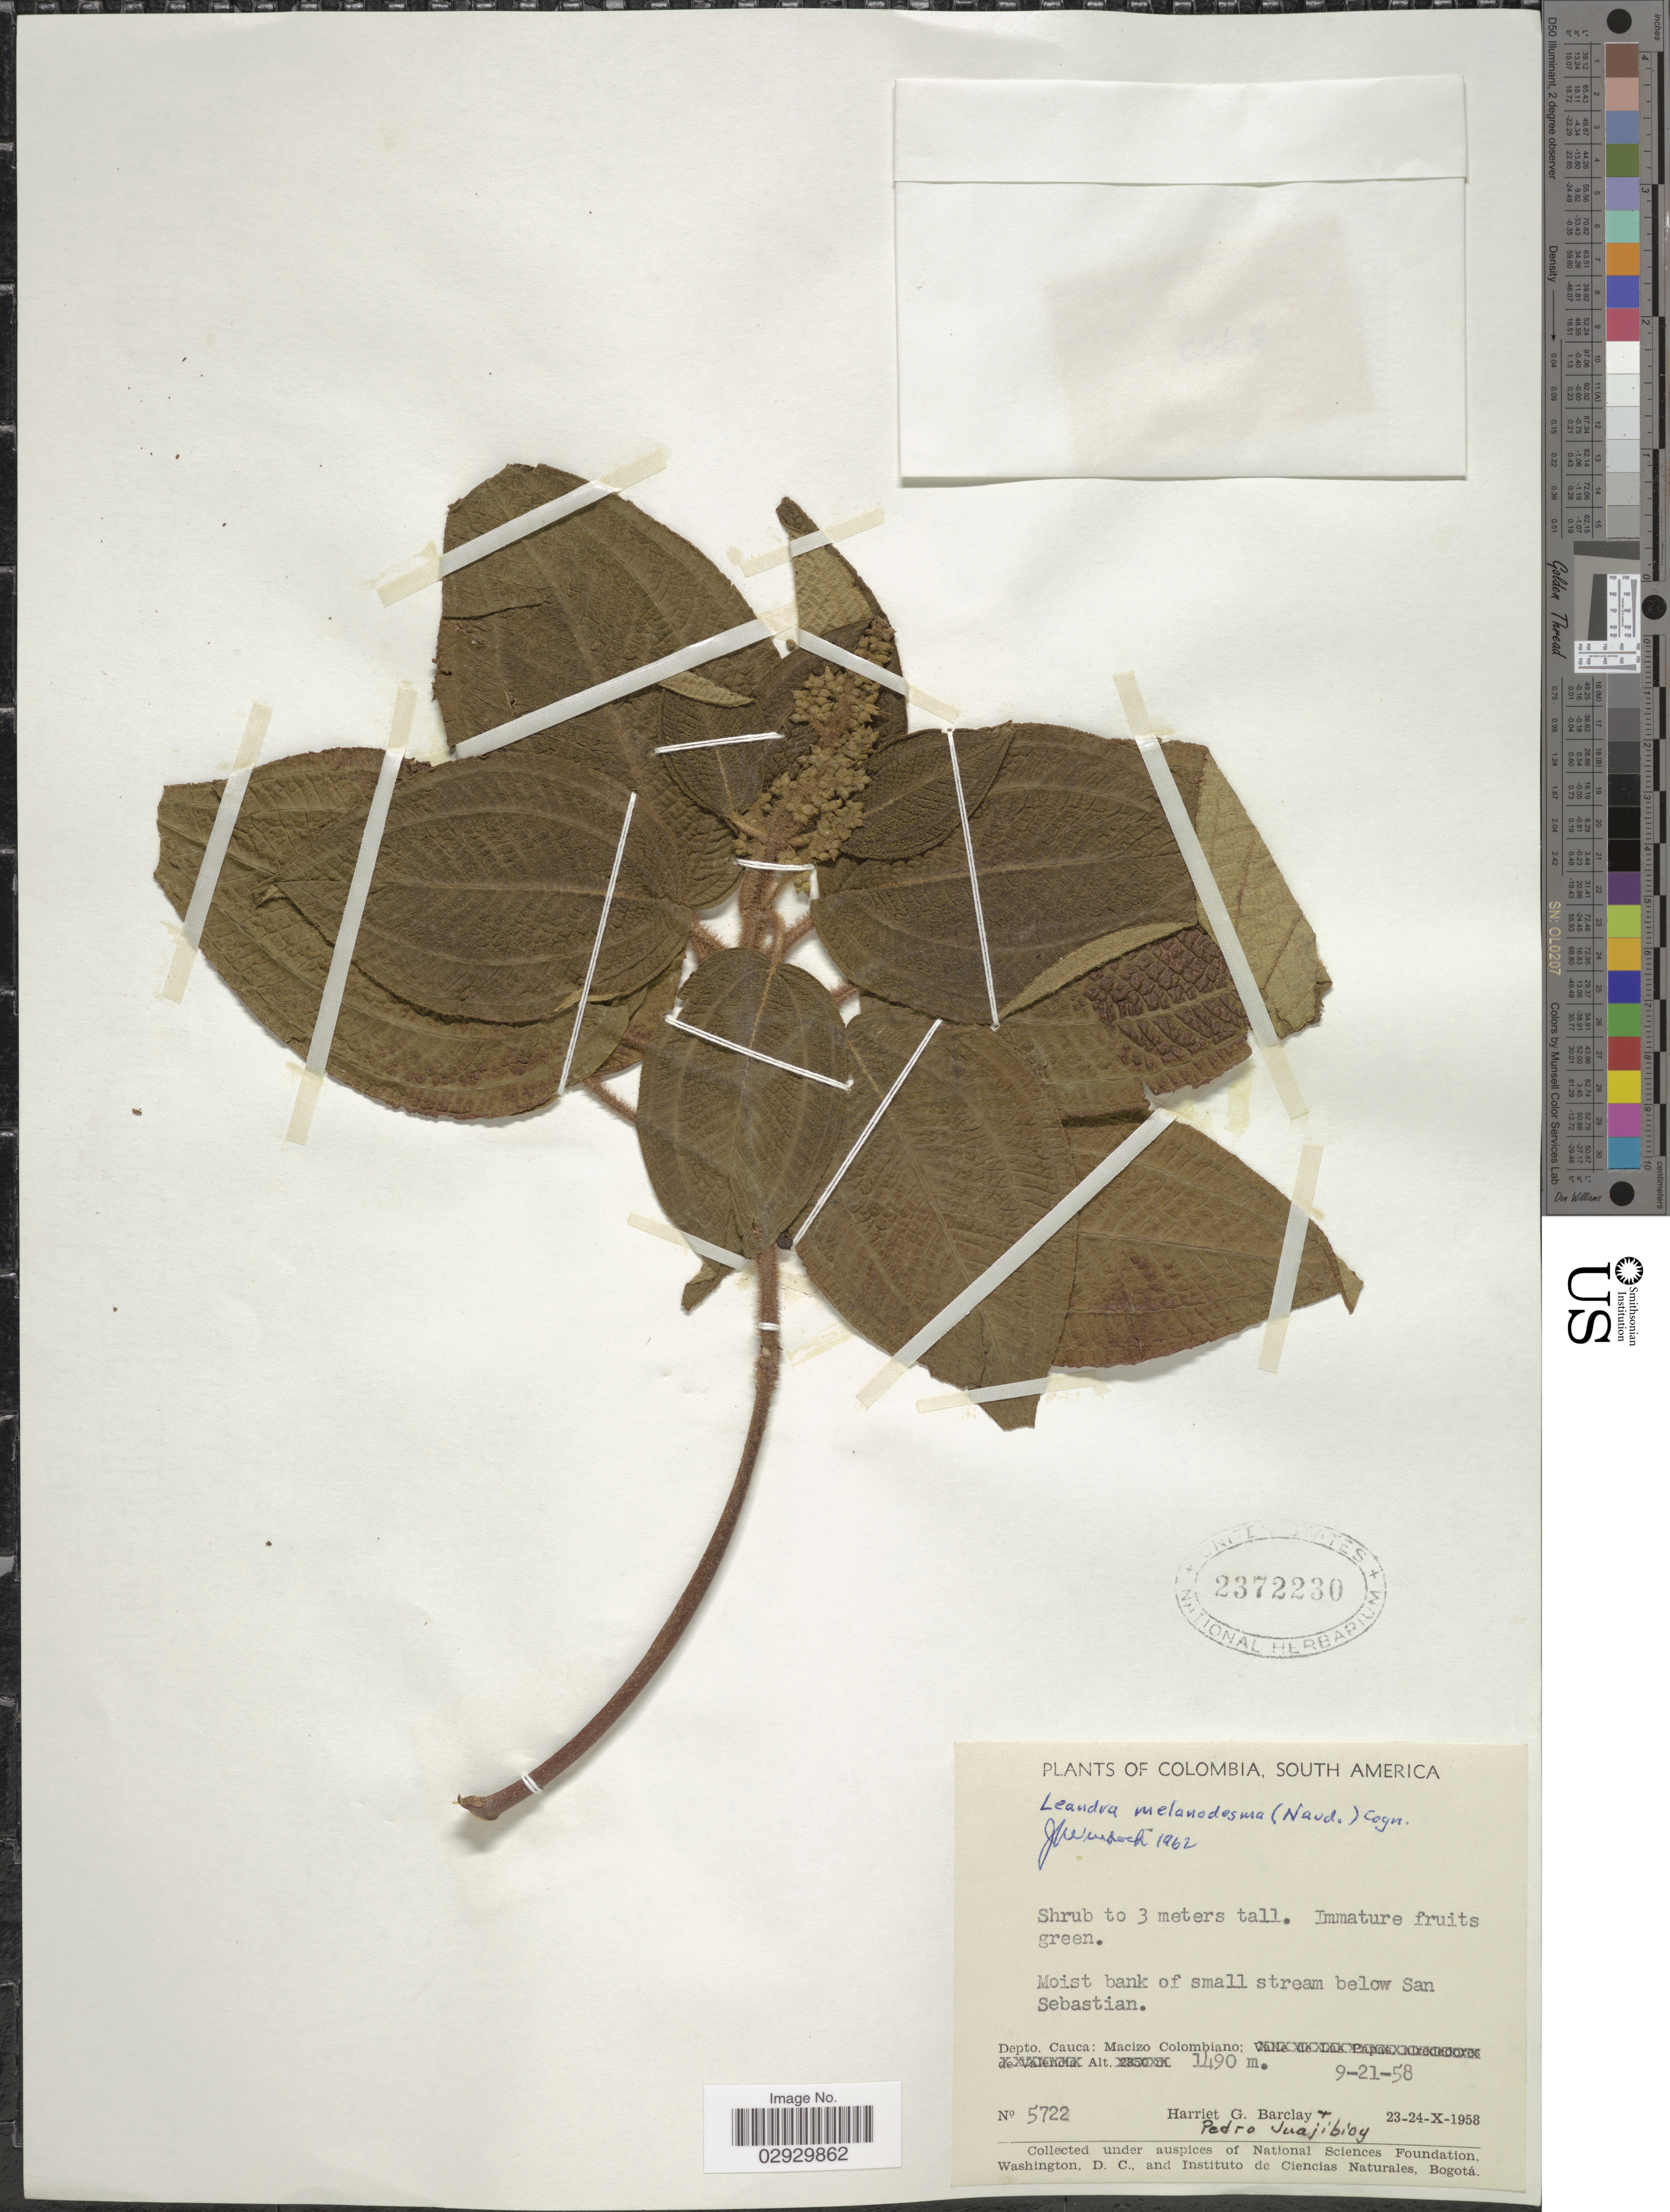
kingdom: Plantae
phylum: Tracheophyta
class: Magnoliopsida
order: Myrtales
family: Melastomataceae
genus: Leandra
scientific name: Leandra melanodesma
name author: (Naudin) Cogn.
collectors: H. G. Barclay & P. Juajibioy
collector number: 5722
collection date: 1958-10-23/1958-10-24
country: Colombia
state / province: Cauca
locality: Moist bank of small stream below San Sebastian, Depto. Cauca: Macizo Colombiano.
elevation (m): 1490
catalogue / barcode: US 2372230